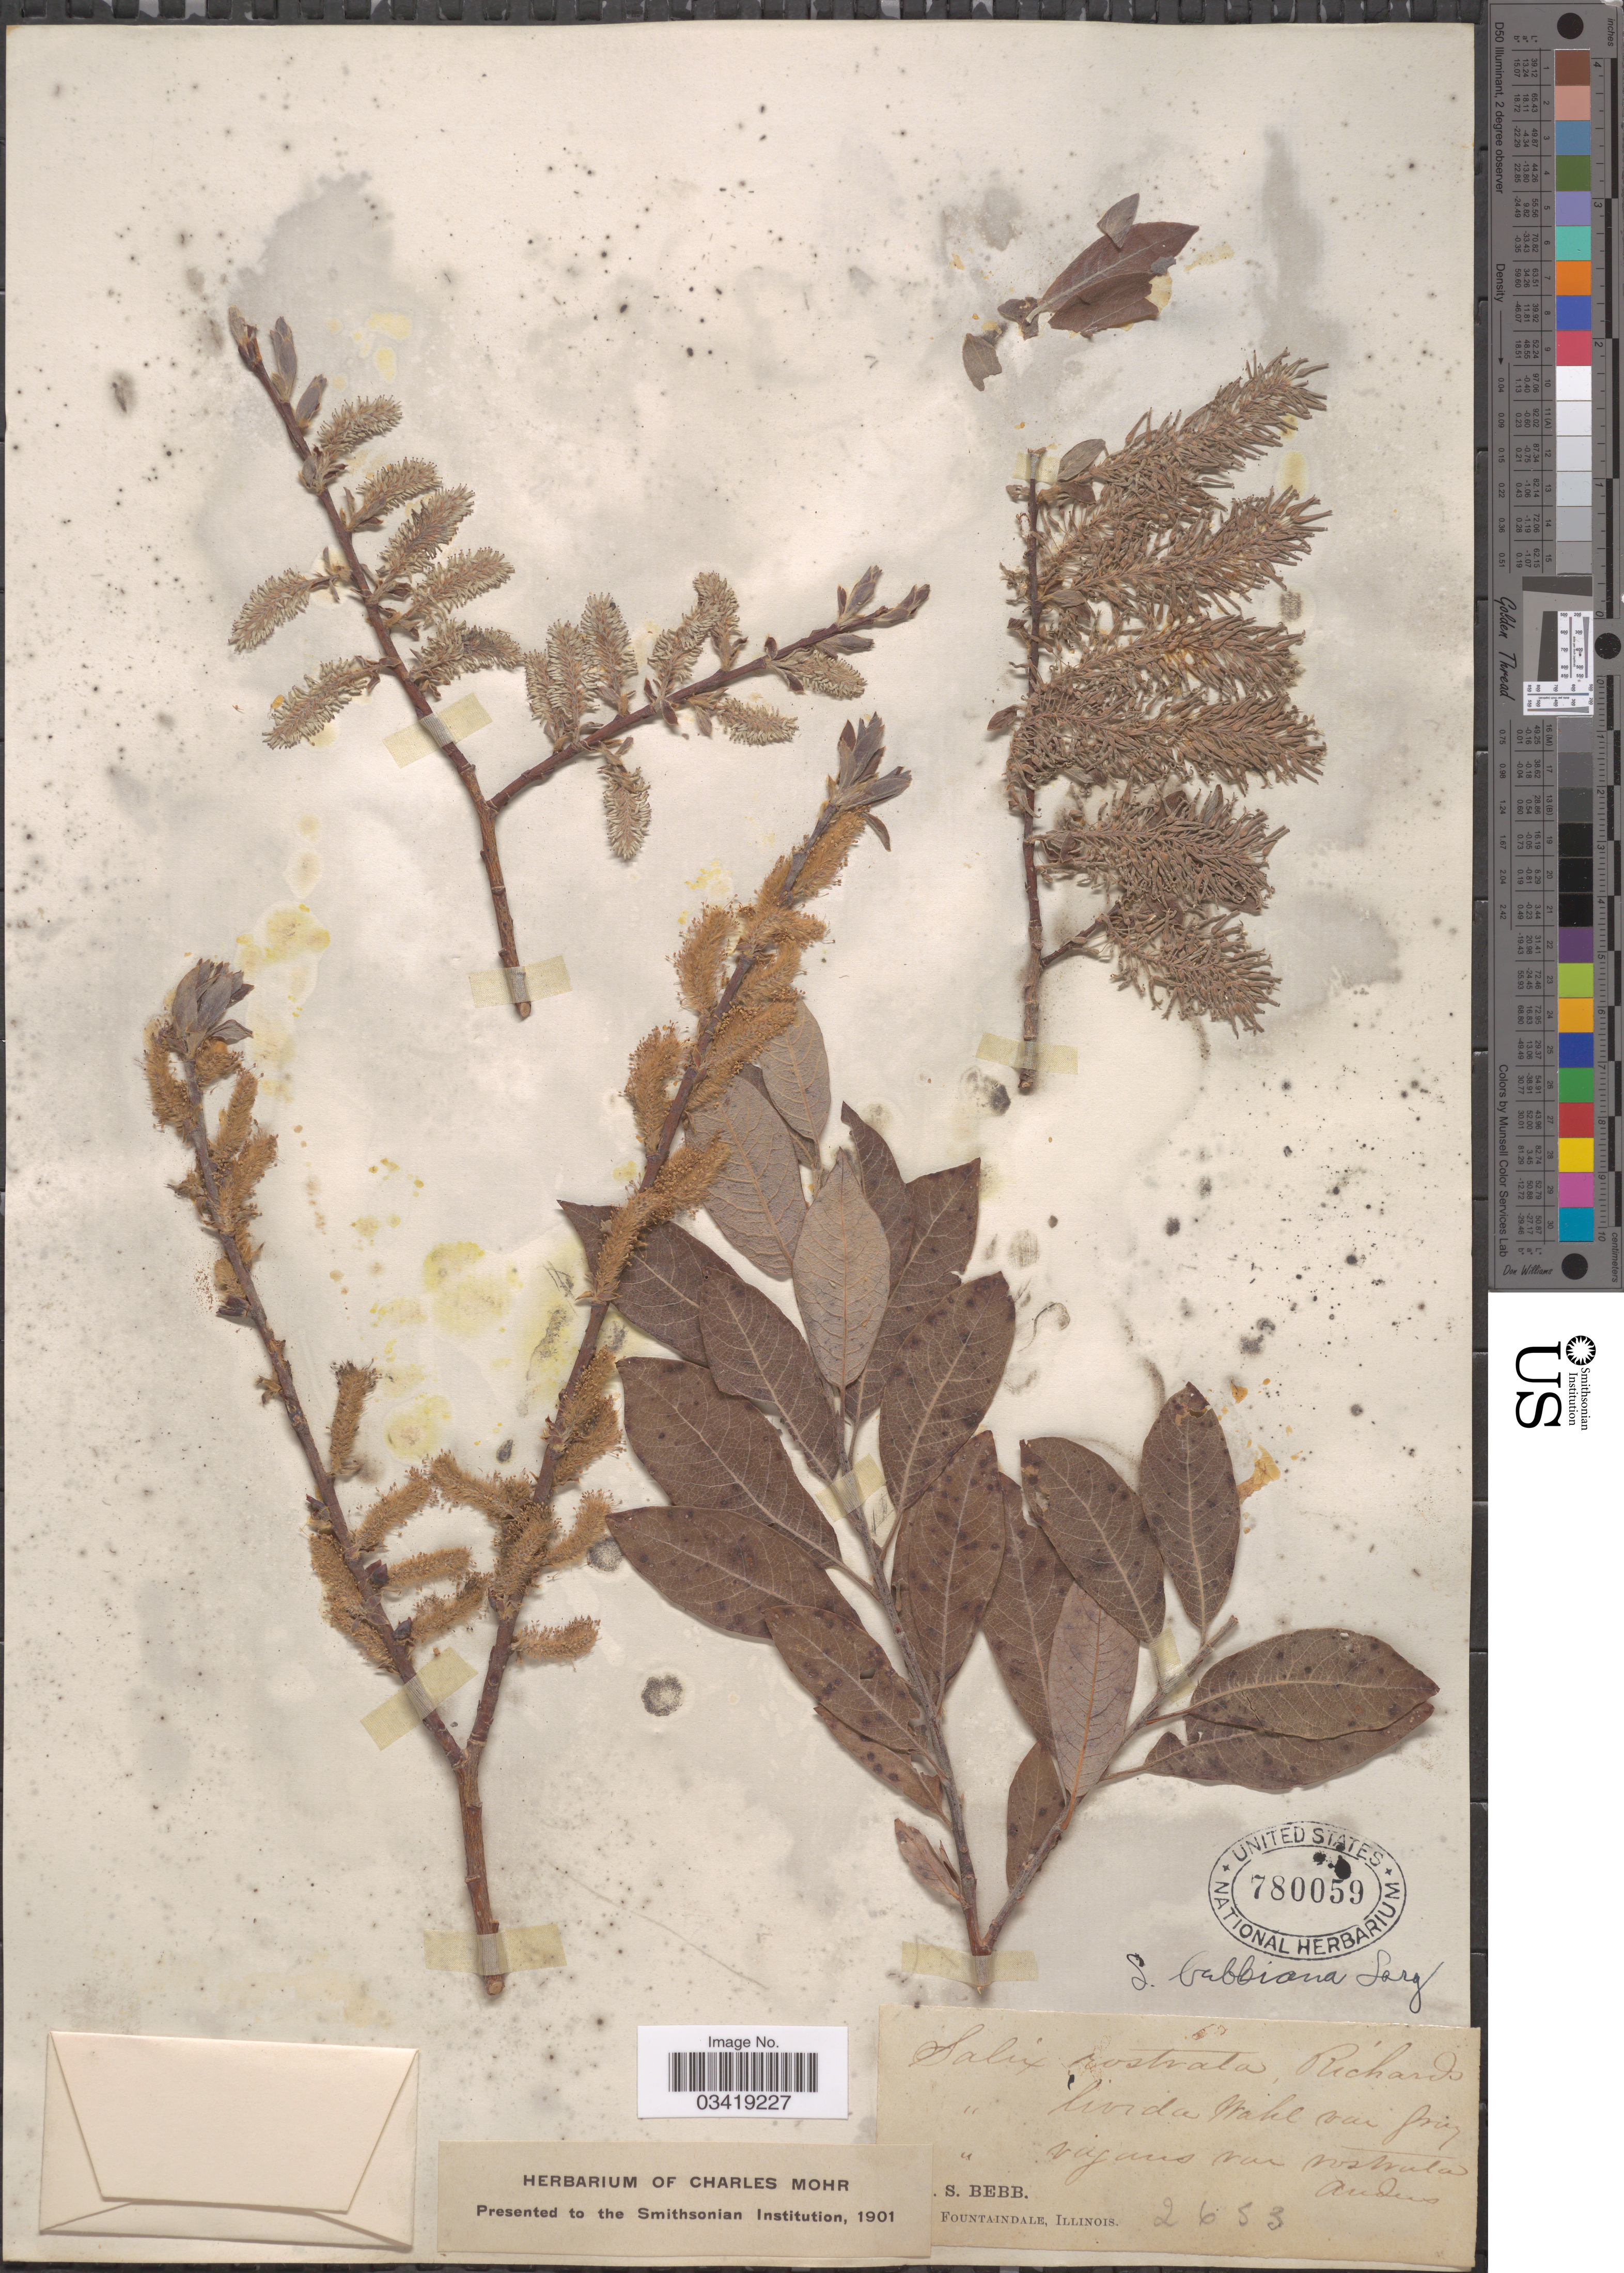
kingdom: Plantae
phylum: Tracheophyta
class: Magnoliopsida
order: Malpighiales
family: Salicaceae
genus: Salix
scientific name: Salix bebbiana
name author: Sarg.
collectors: M. Bebb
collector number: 2653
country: United States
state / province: Illinois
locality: Fountaindale.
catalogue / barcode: US 780059